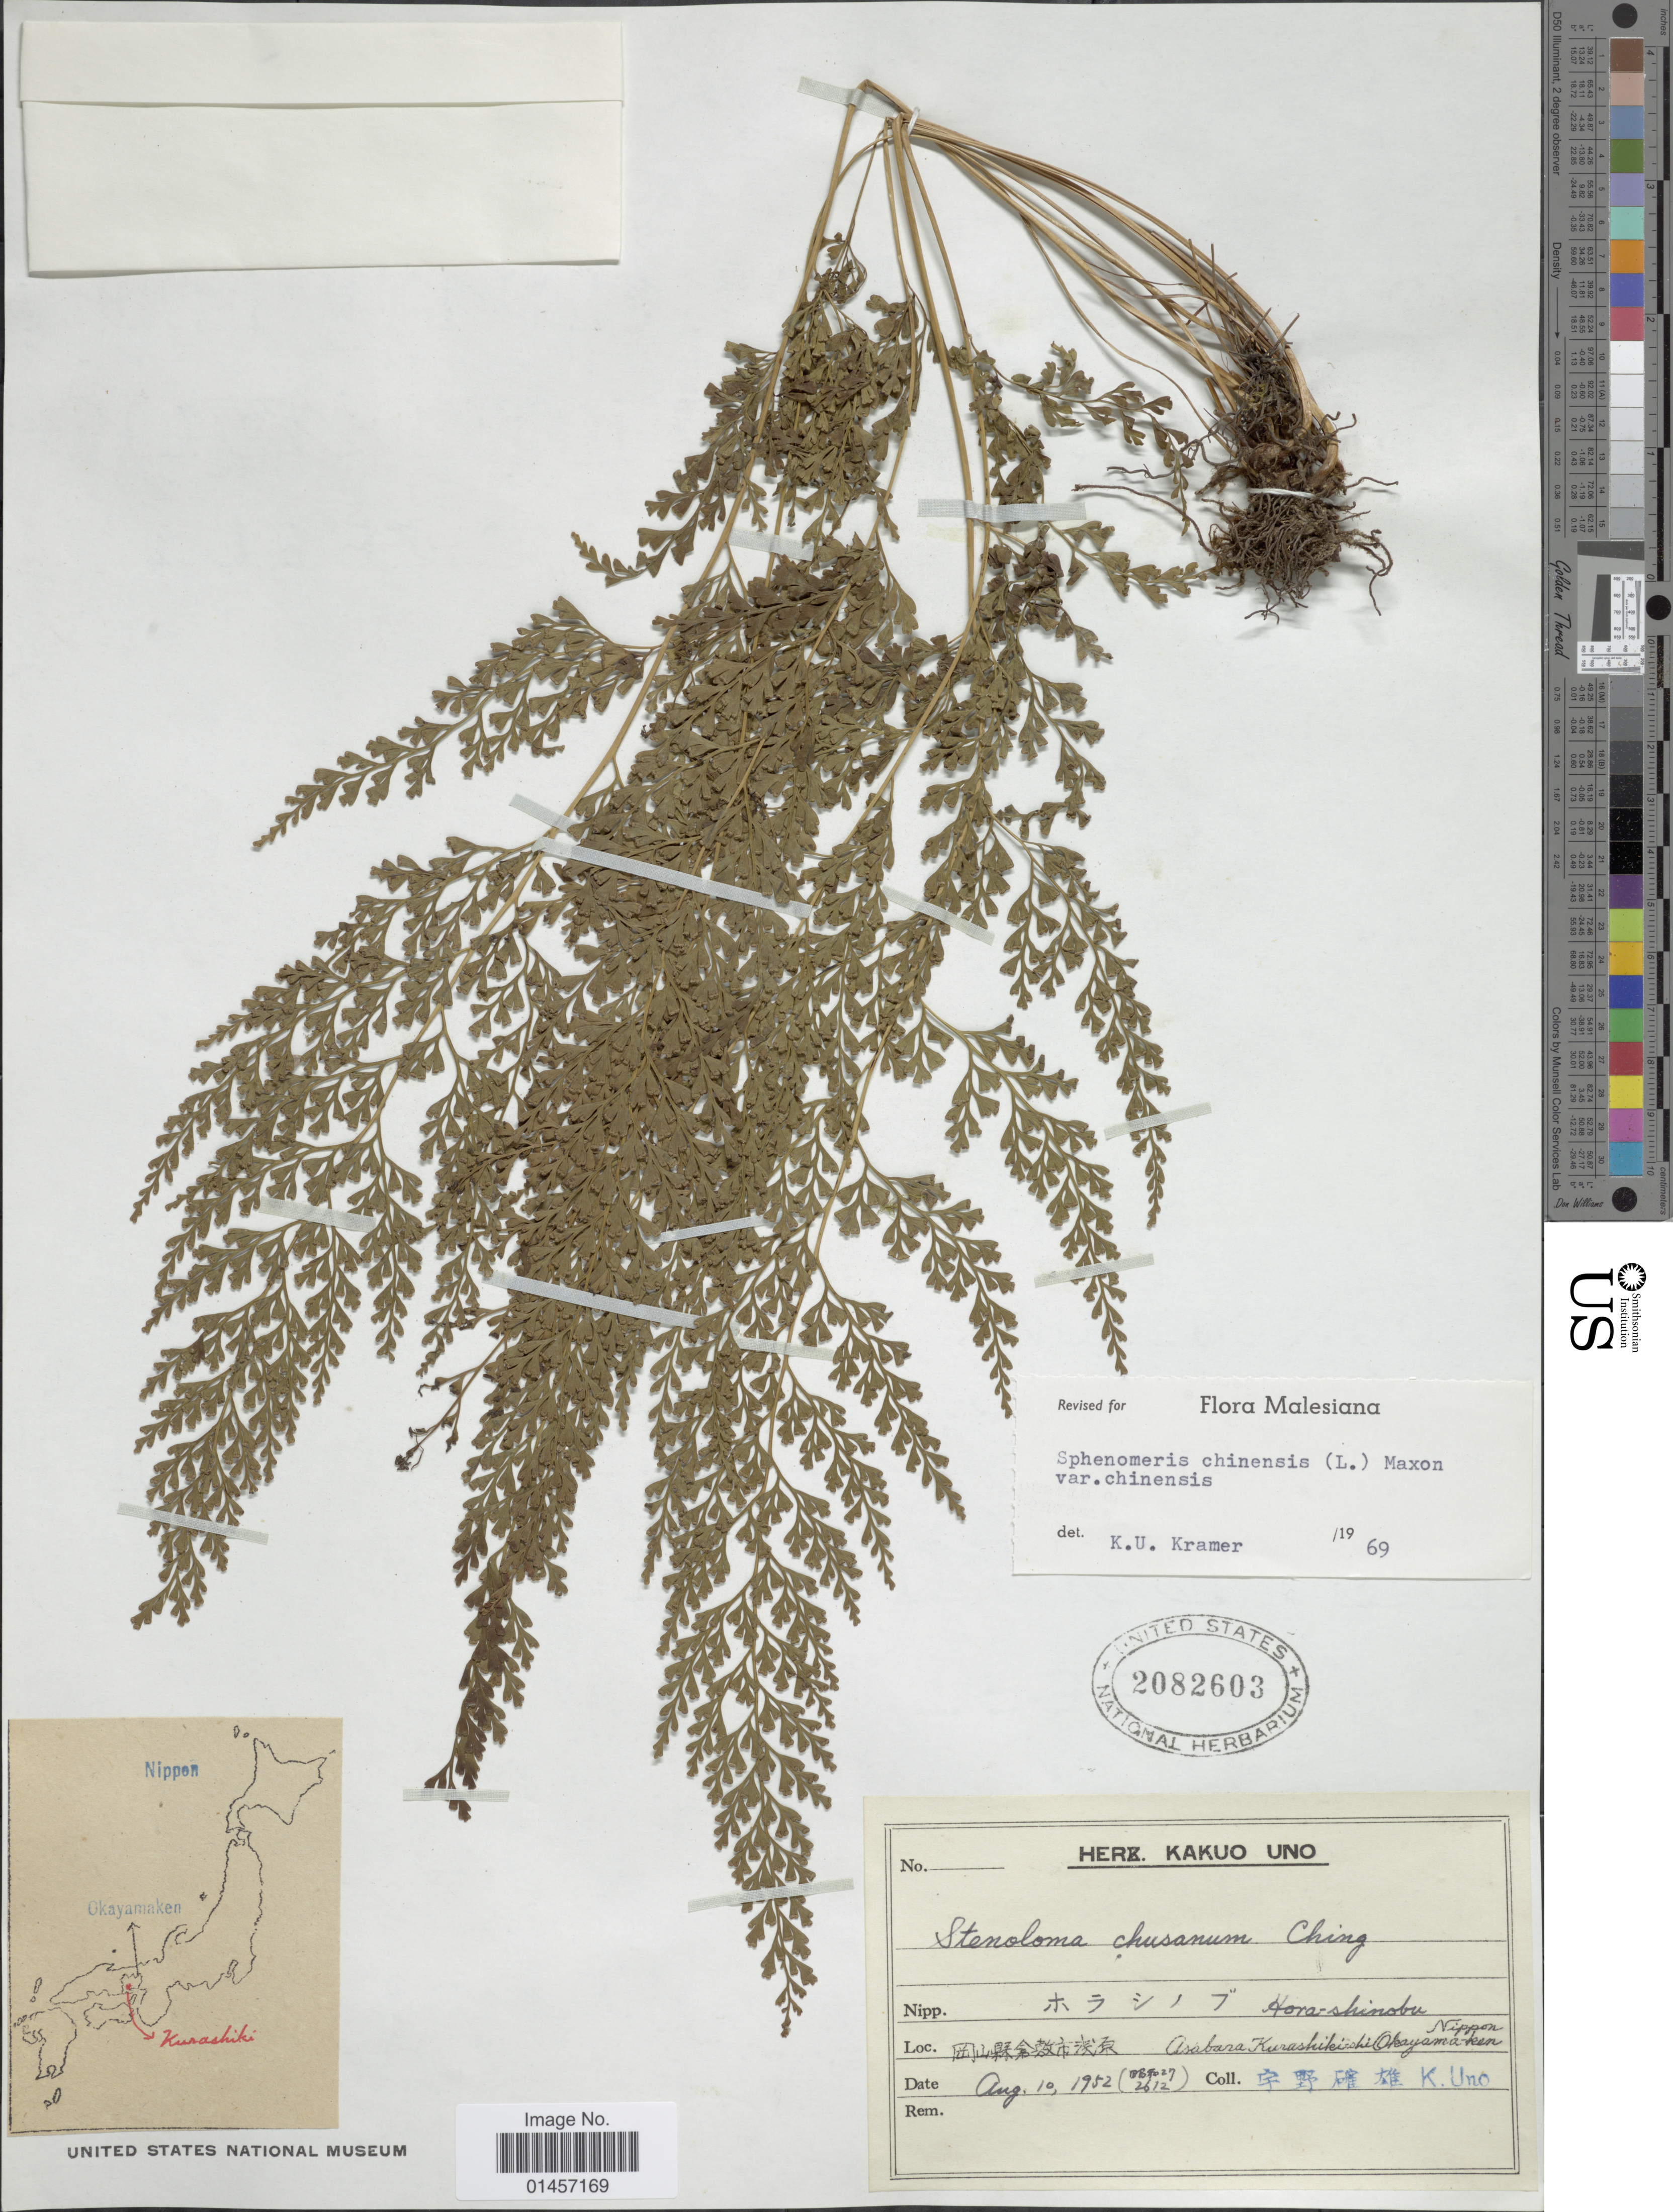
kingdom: Plantae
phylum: Tracheophyta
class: Polypodiopsida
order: Polypodiales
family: Lindsaeaceae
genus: Sphenomeris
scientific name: Sphenomeris chinensis var. chinensis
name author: (L.) Maxon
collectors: K. Uno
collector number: !2612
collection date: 1952-08-10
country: Japan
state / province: Okayama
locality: Asabara Kurashiki ishi Okayama-ken, Nippon.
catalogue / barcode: US 2082603